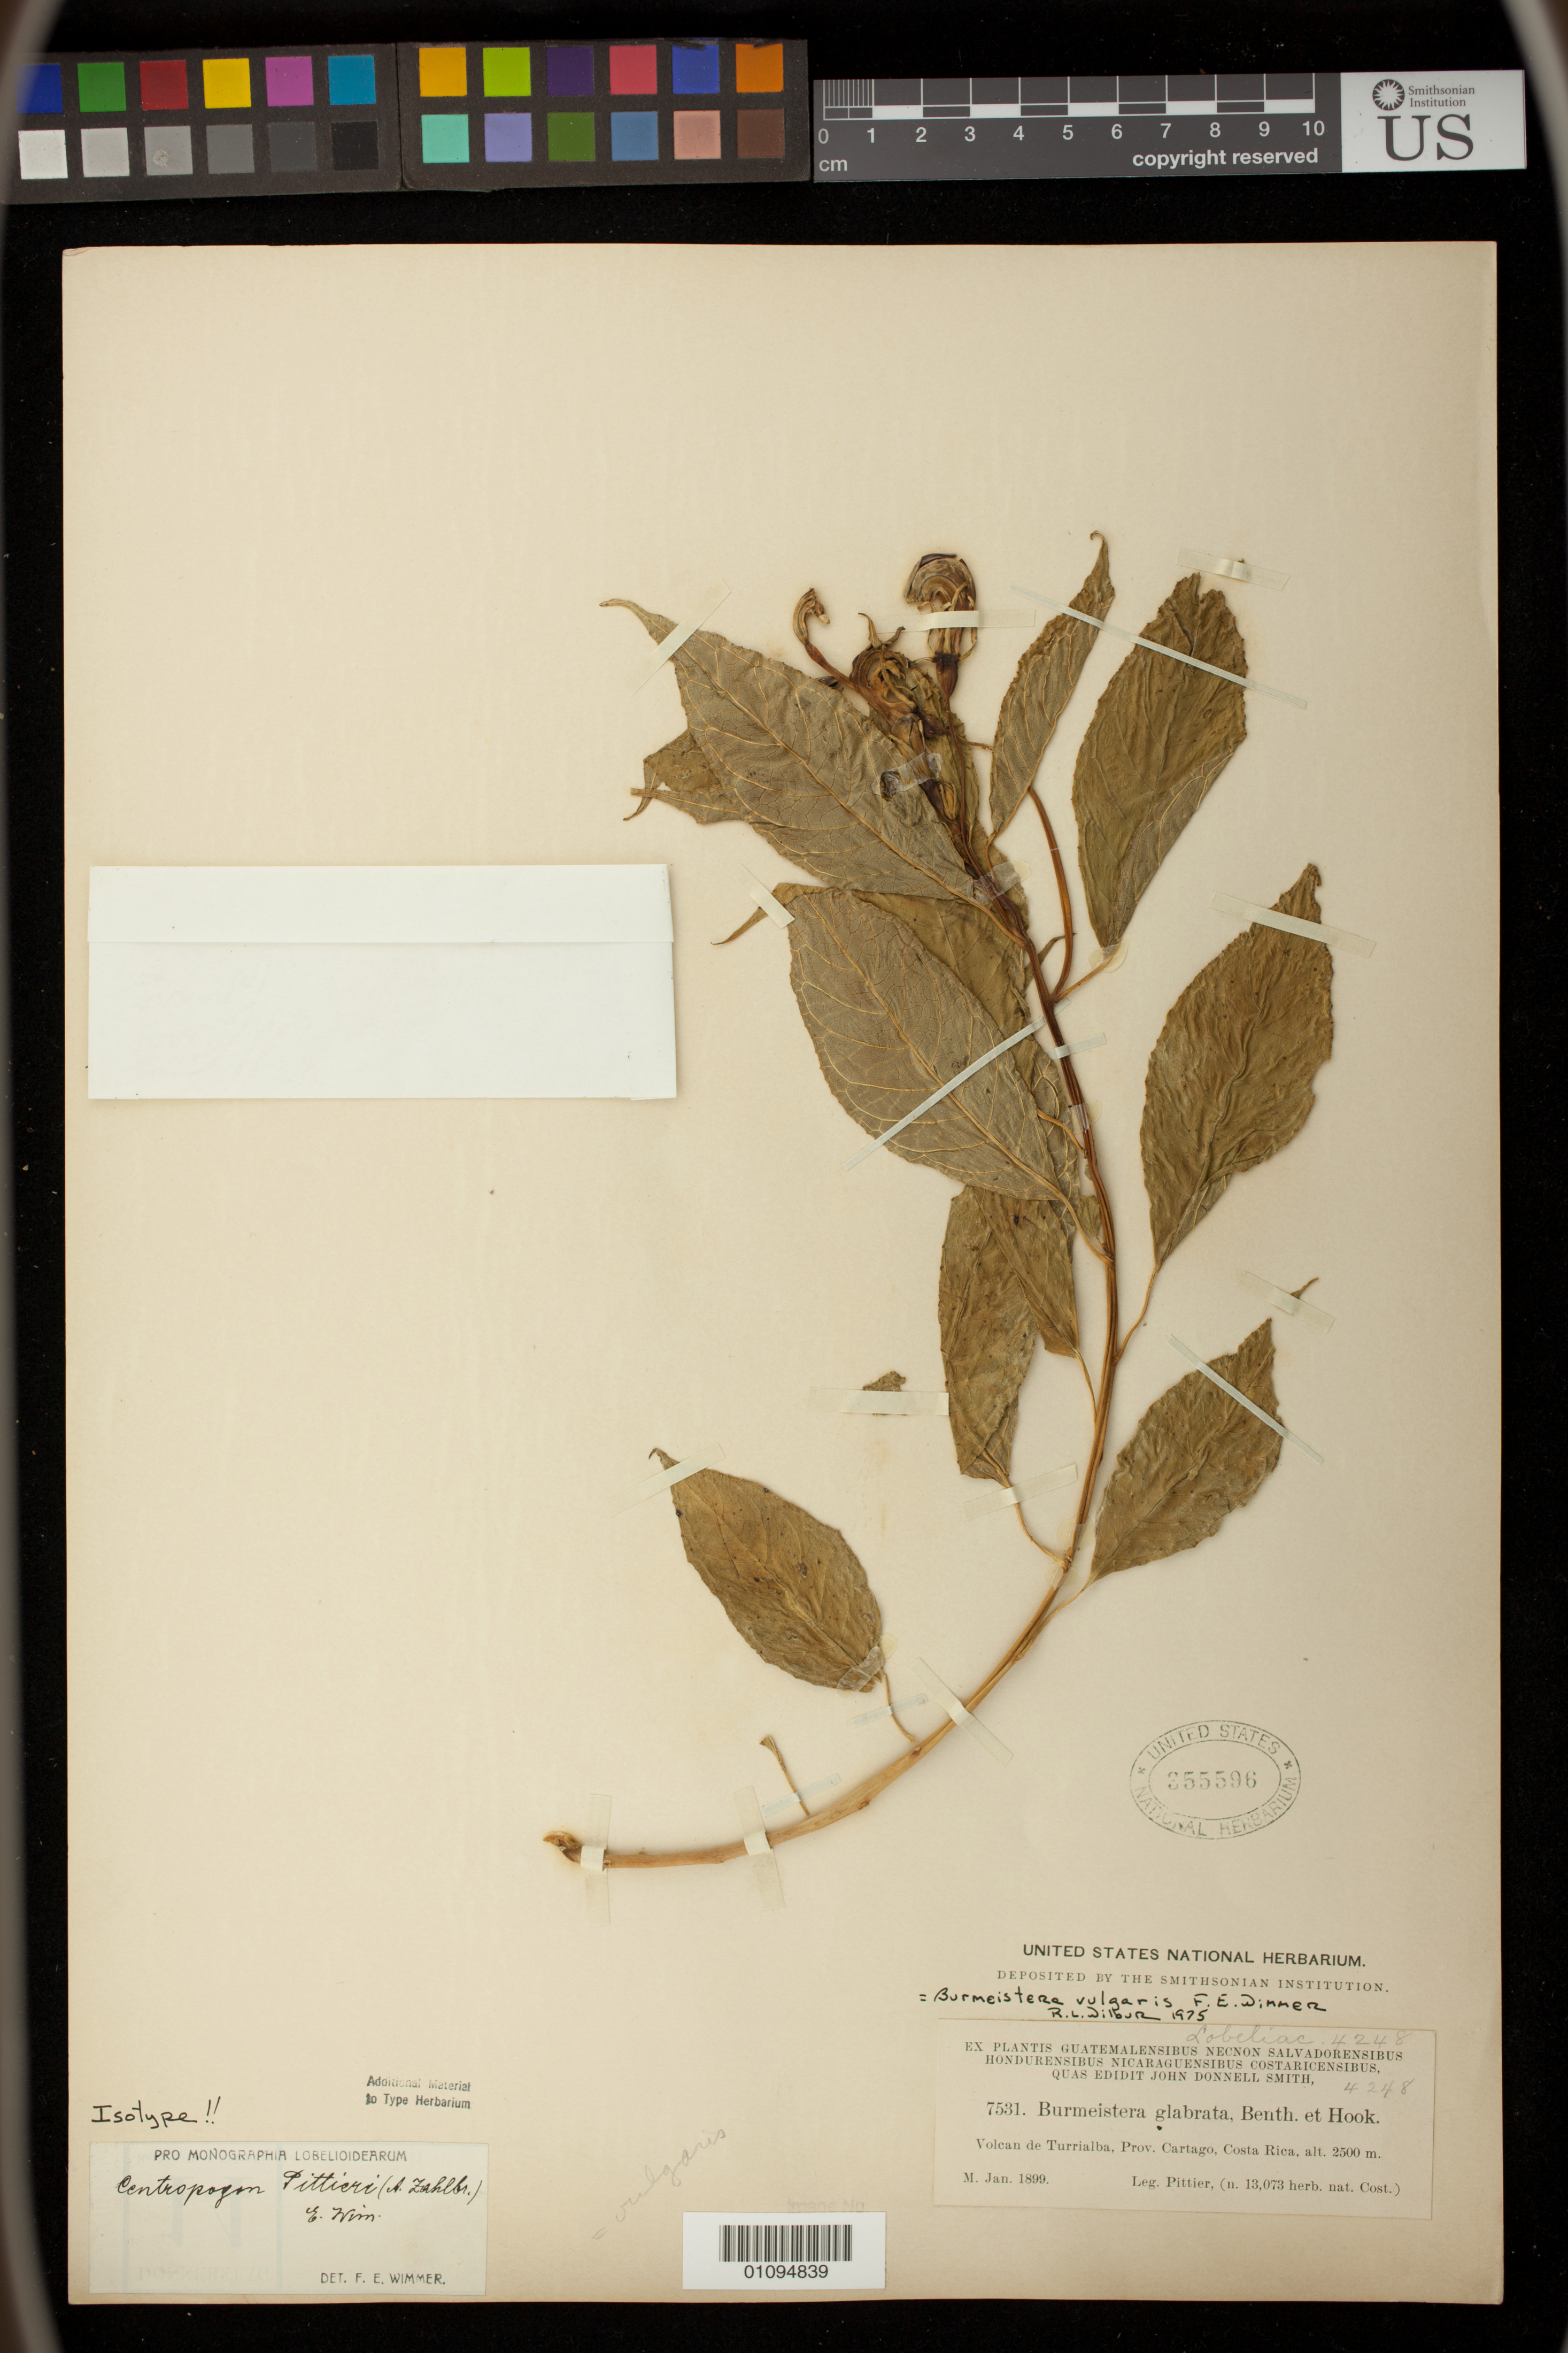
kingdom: Plantae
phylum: Tracheophyta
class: Magnoliopsida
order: Asterales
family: Campanulaceae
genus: Burmeistera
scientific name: Burmeistera pittieri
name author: E. Wimm.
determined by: Wimmer, F. E.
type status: Isotype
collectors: H. F. Pittier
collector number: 13073 (J.D.S. 7531)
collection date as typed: Jan 1899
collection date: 1899-01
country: Costa Rica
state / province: Cartago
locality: Volcan de Turrialba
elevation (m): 2500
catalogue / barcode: US 355596